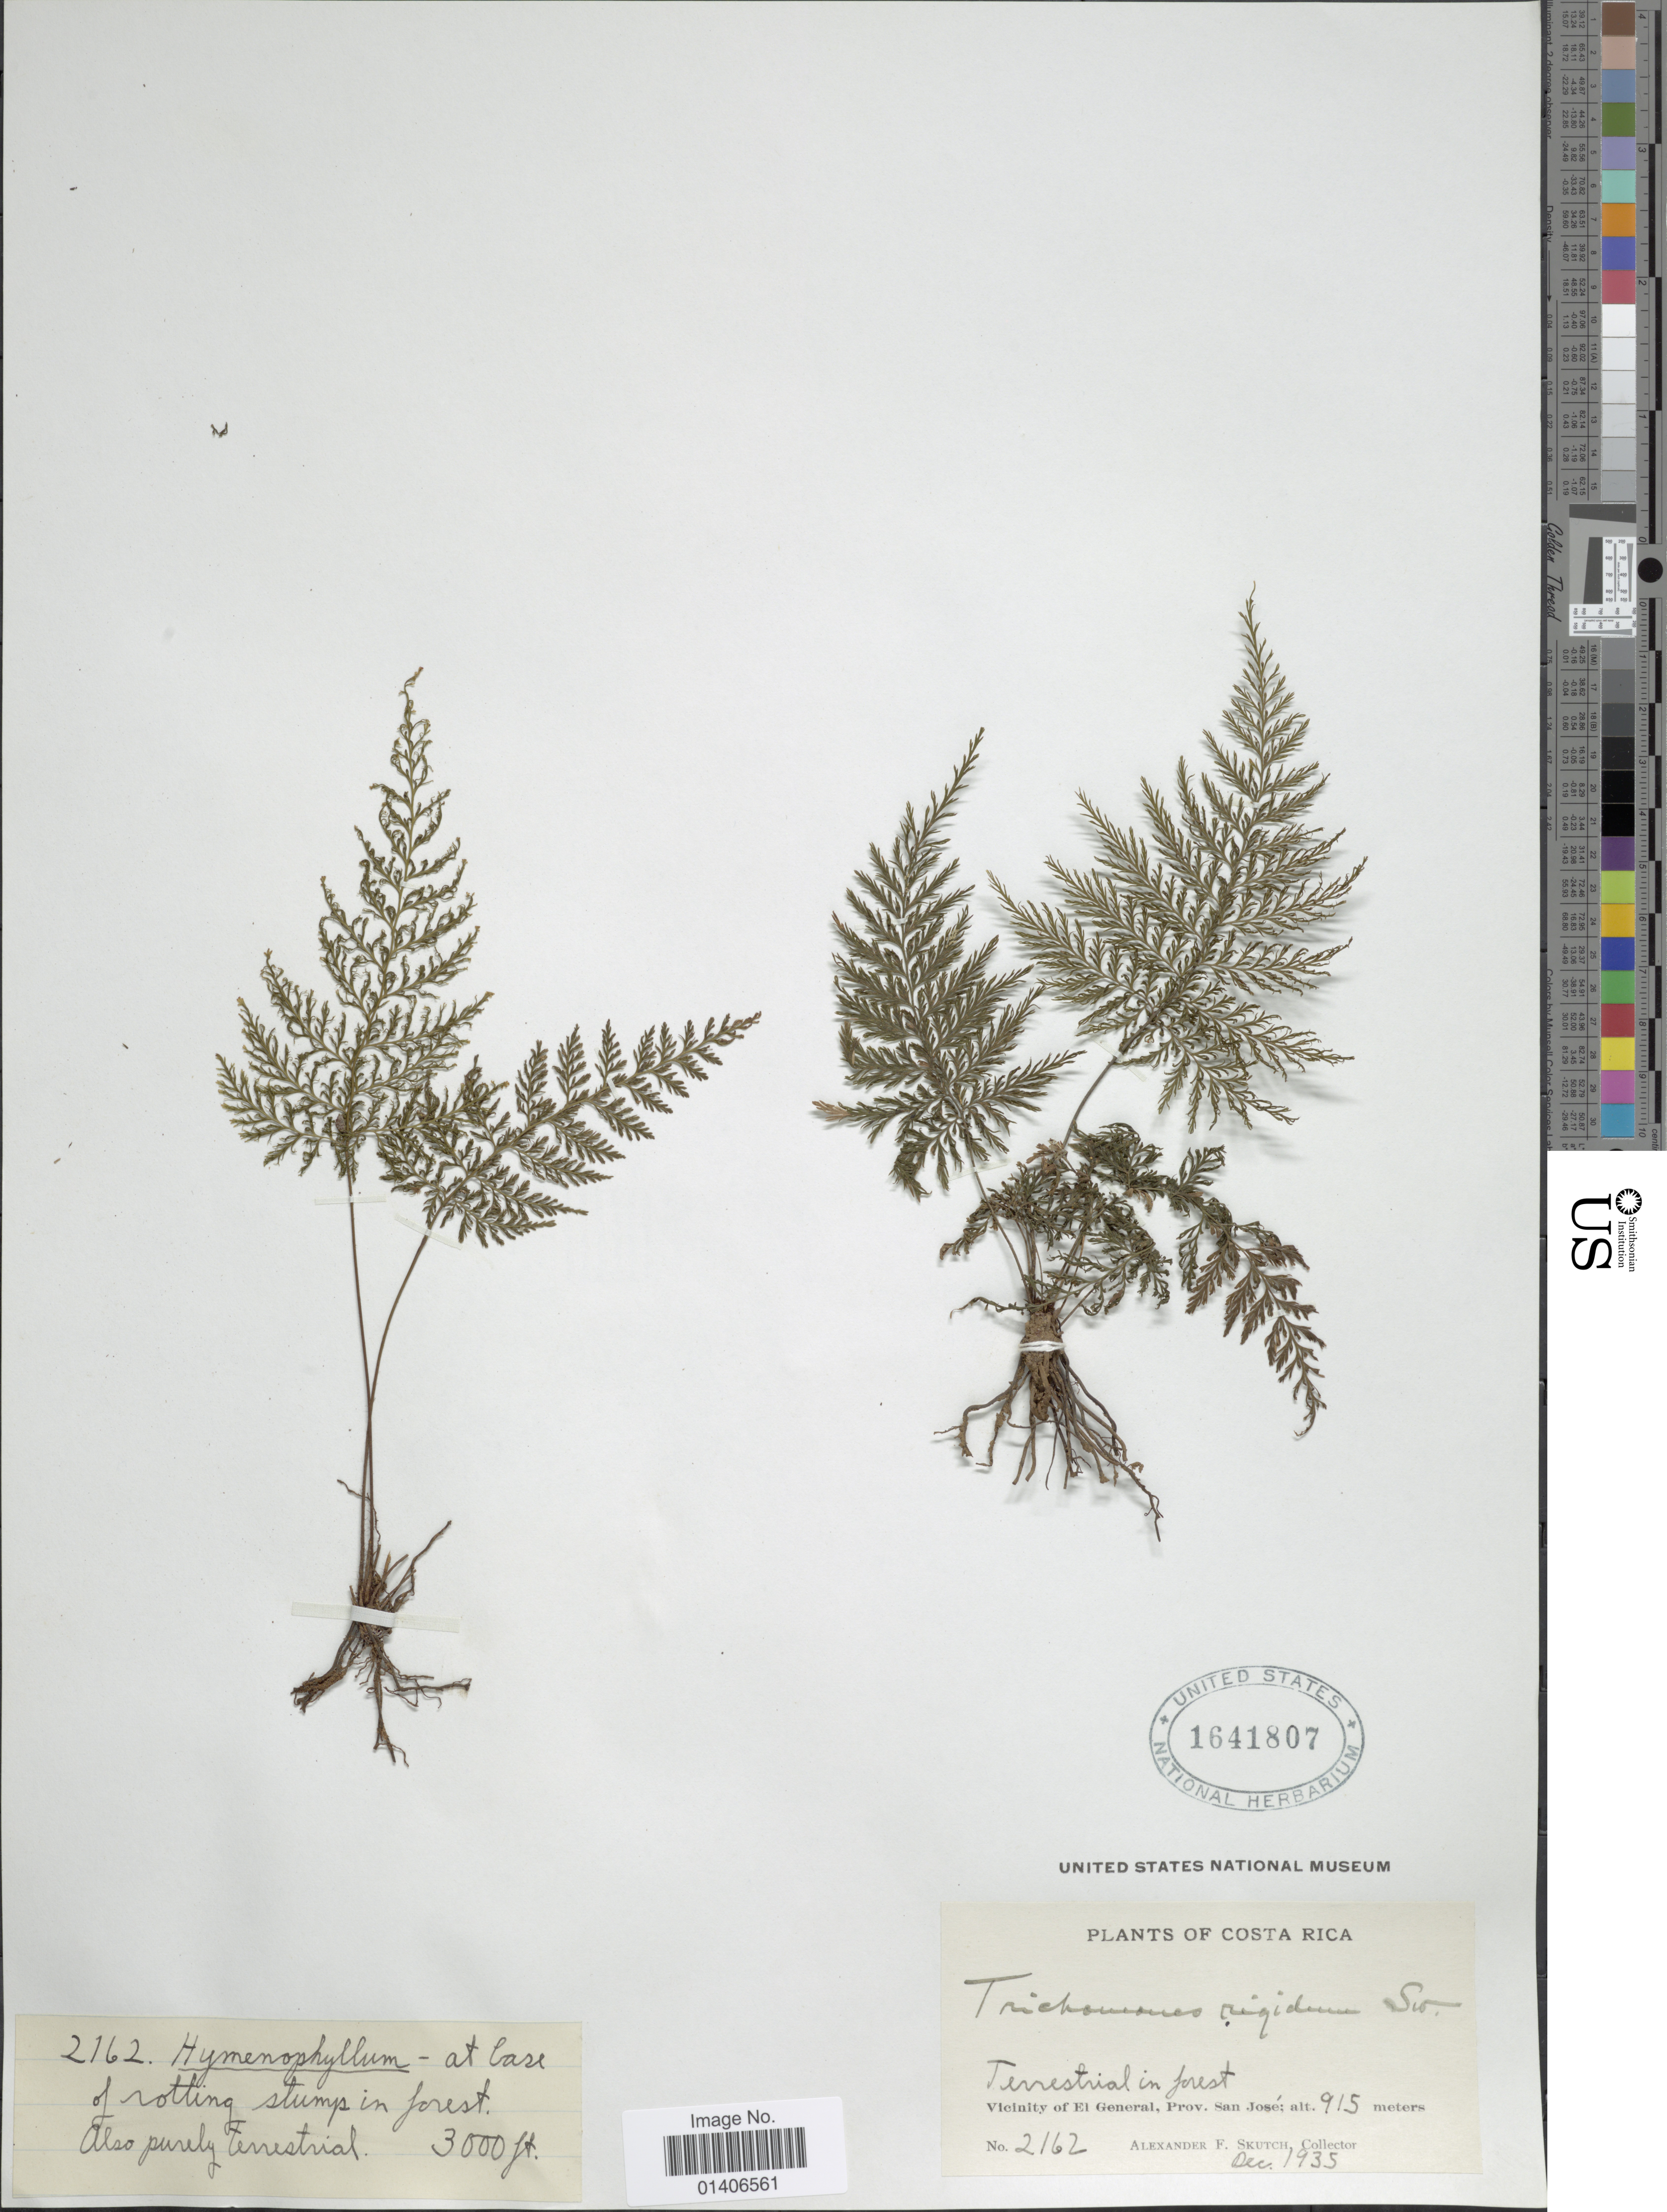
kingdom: Plantae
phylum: Tracheophyta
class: Polypodiopsida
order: Hymenophyllales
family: Hymenophyllaceae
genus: Abrodictyum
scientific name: Abrodictyum rigidum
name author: (Sw.) Ebihara & Dubuisson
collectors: A. F. Skutch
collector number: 2162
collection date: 1935-12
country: Costa Rica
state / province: San José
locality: Vicinity of El General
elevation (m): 915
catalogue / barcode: US 1641807